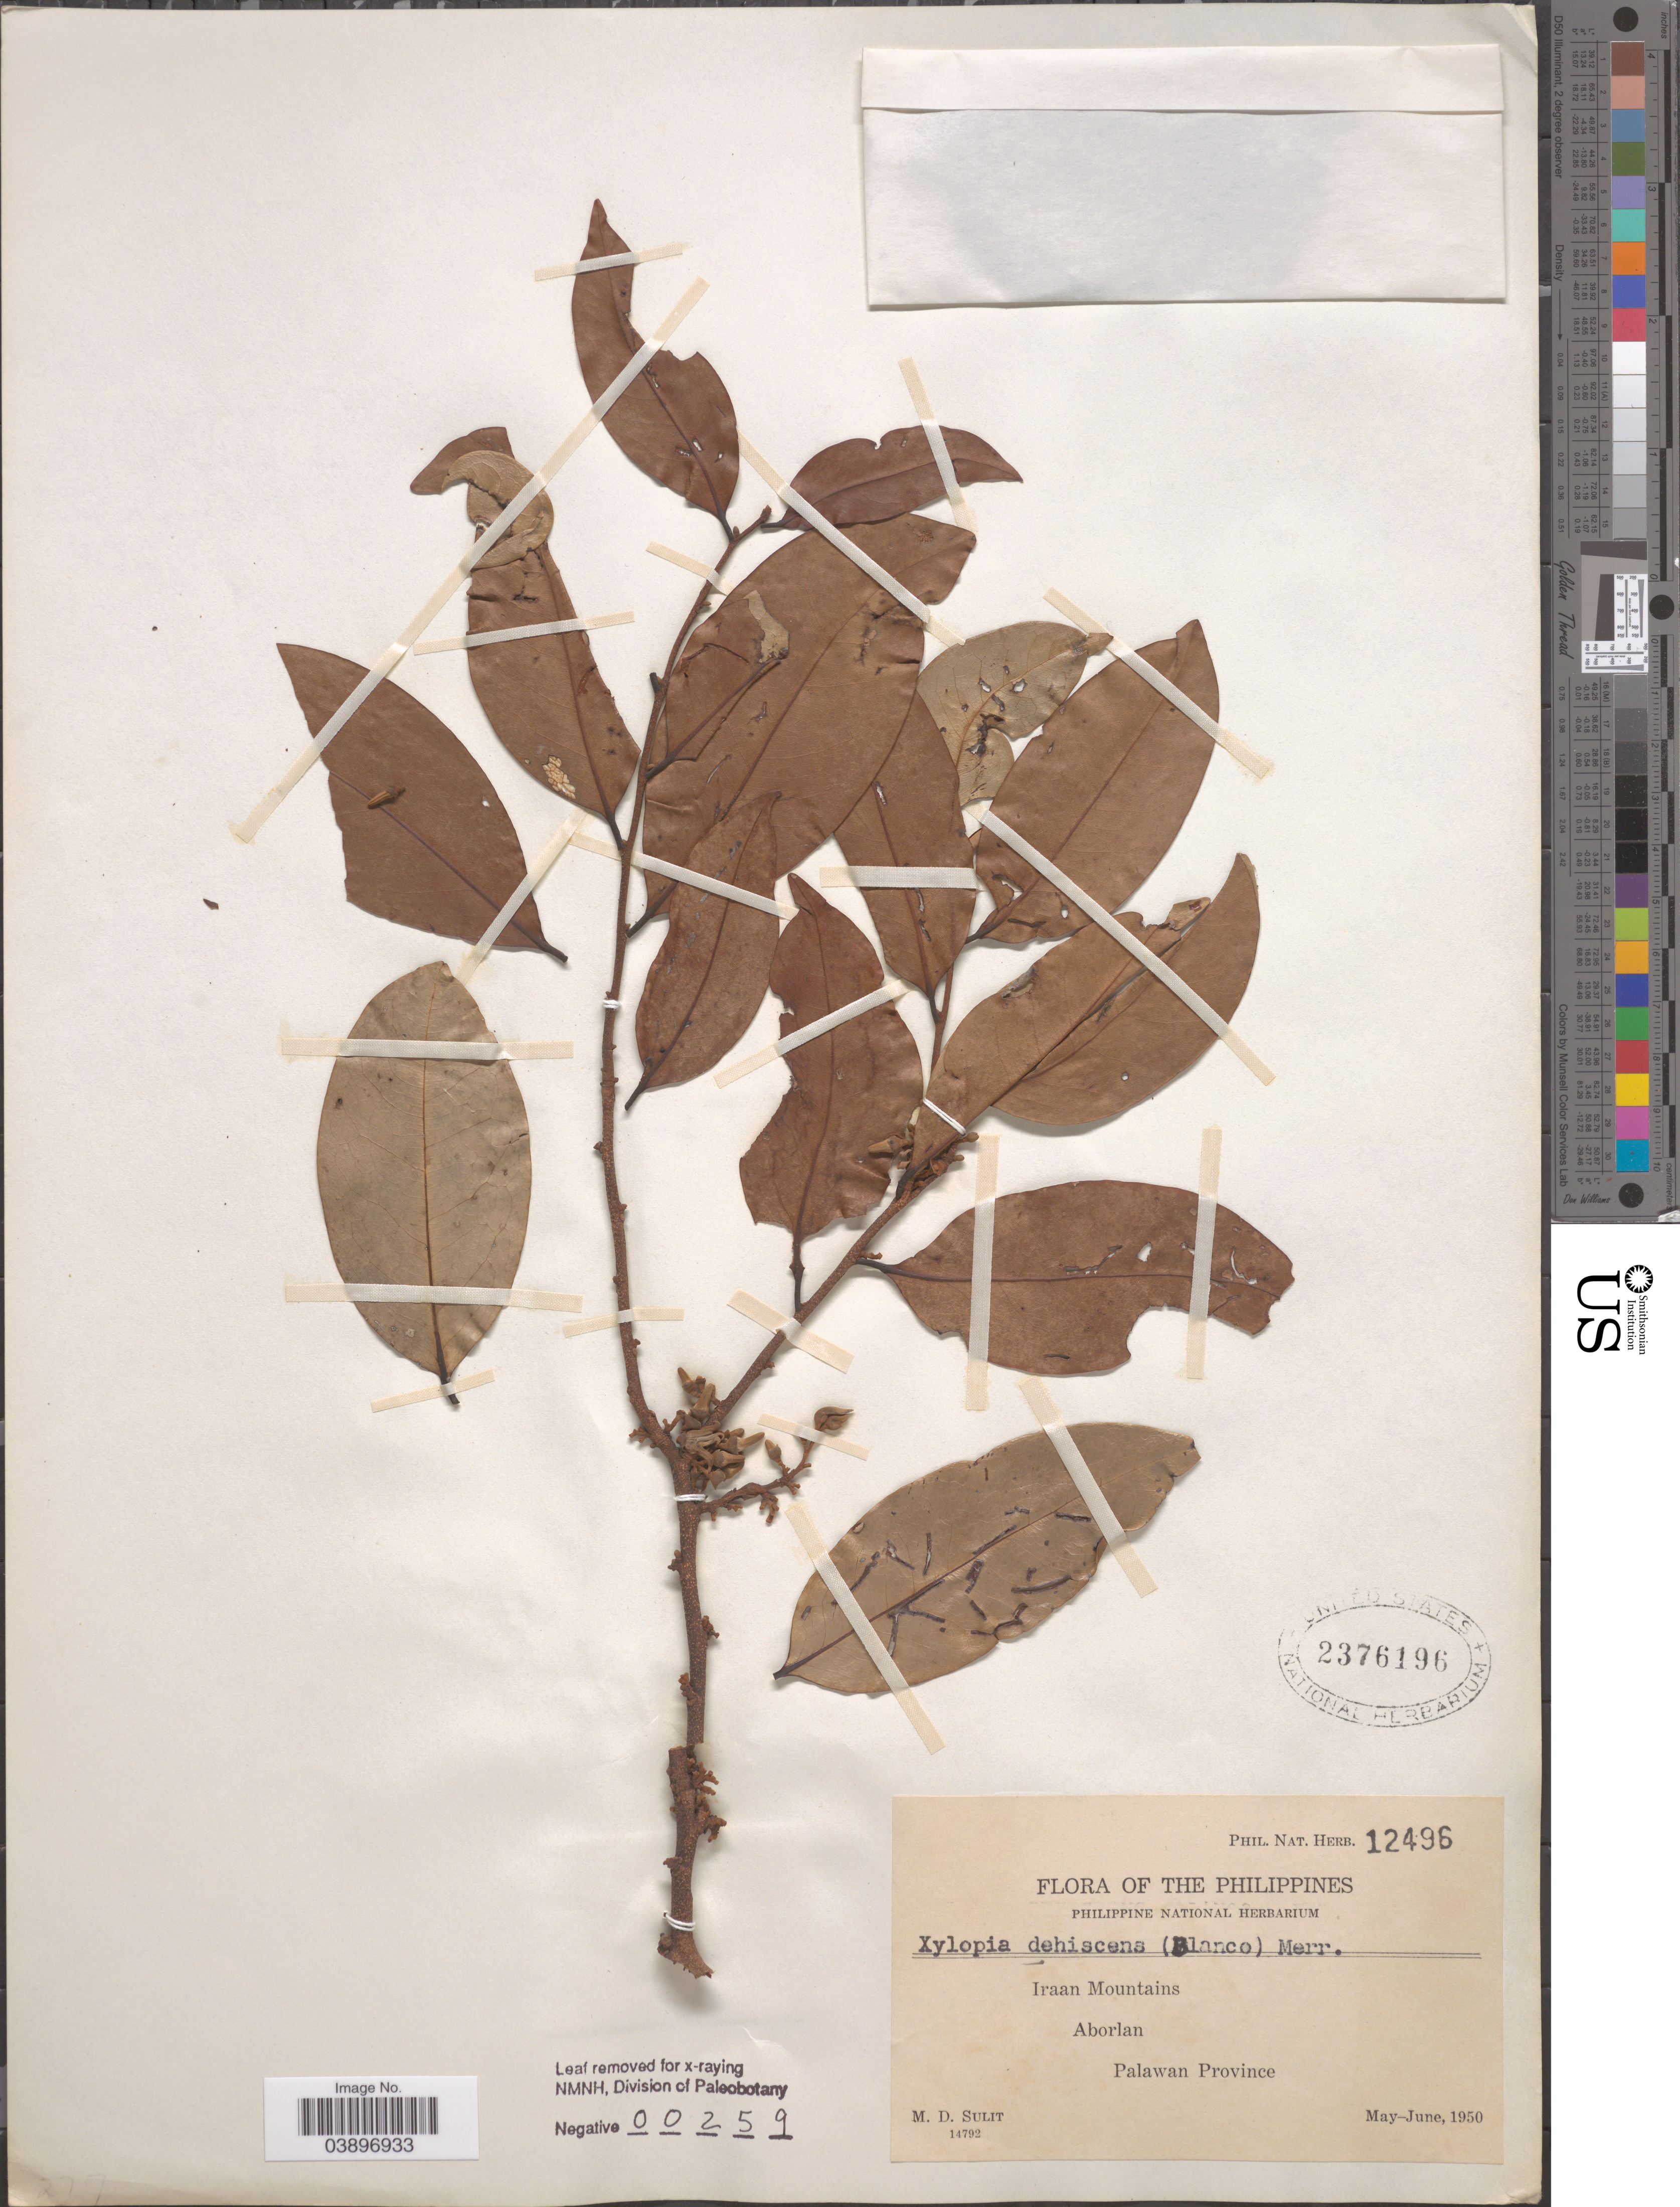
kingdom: Plantae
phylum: Tracheophyta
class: Magnoliopsida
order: Magnoliales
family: Annonaceae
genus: Xylopia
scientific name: Xylopia dehiscens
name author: (Blanco) Merr.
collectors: M. Sulit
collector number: Phil. Nat. Herb 12496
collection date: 1950-05/1950-06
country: Philippines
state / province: Mimaropa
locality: Iraan Mountains. Aborlan. Palawan Province.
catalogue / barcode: US 2376196